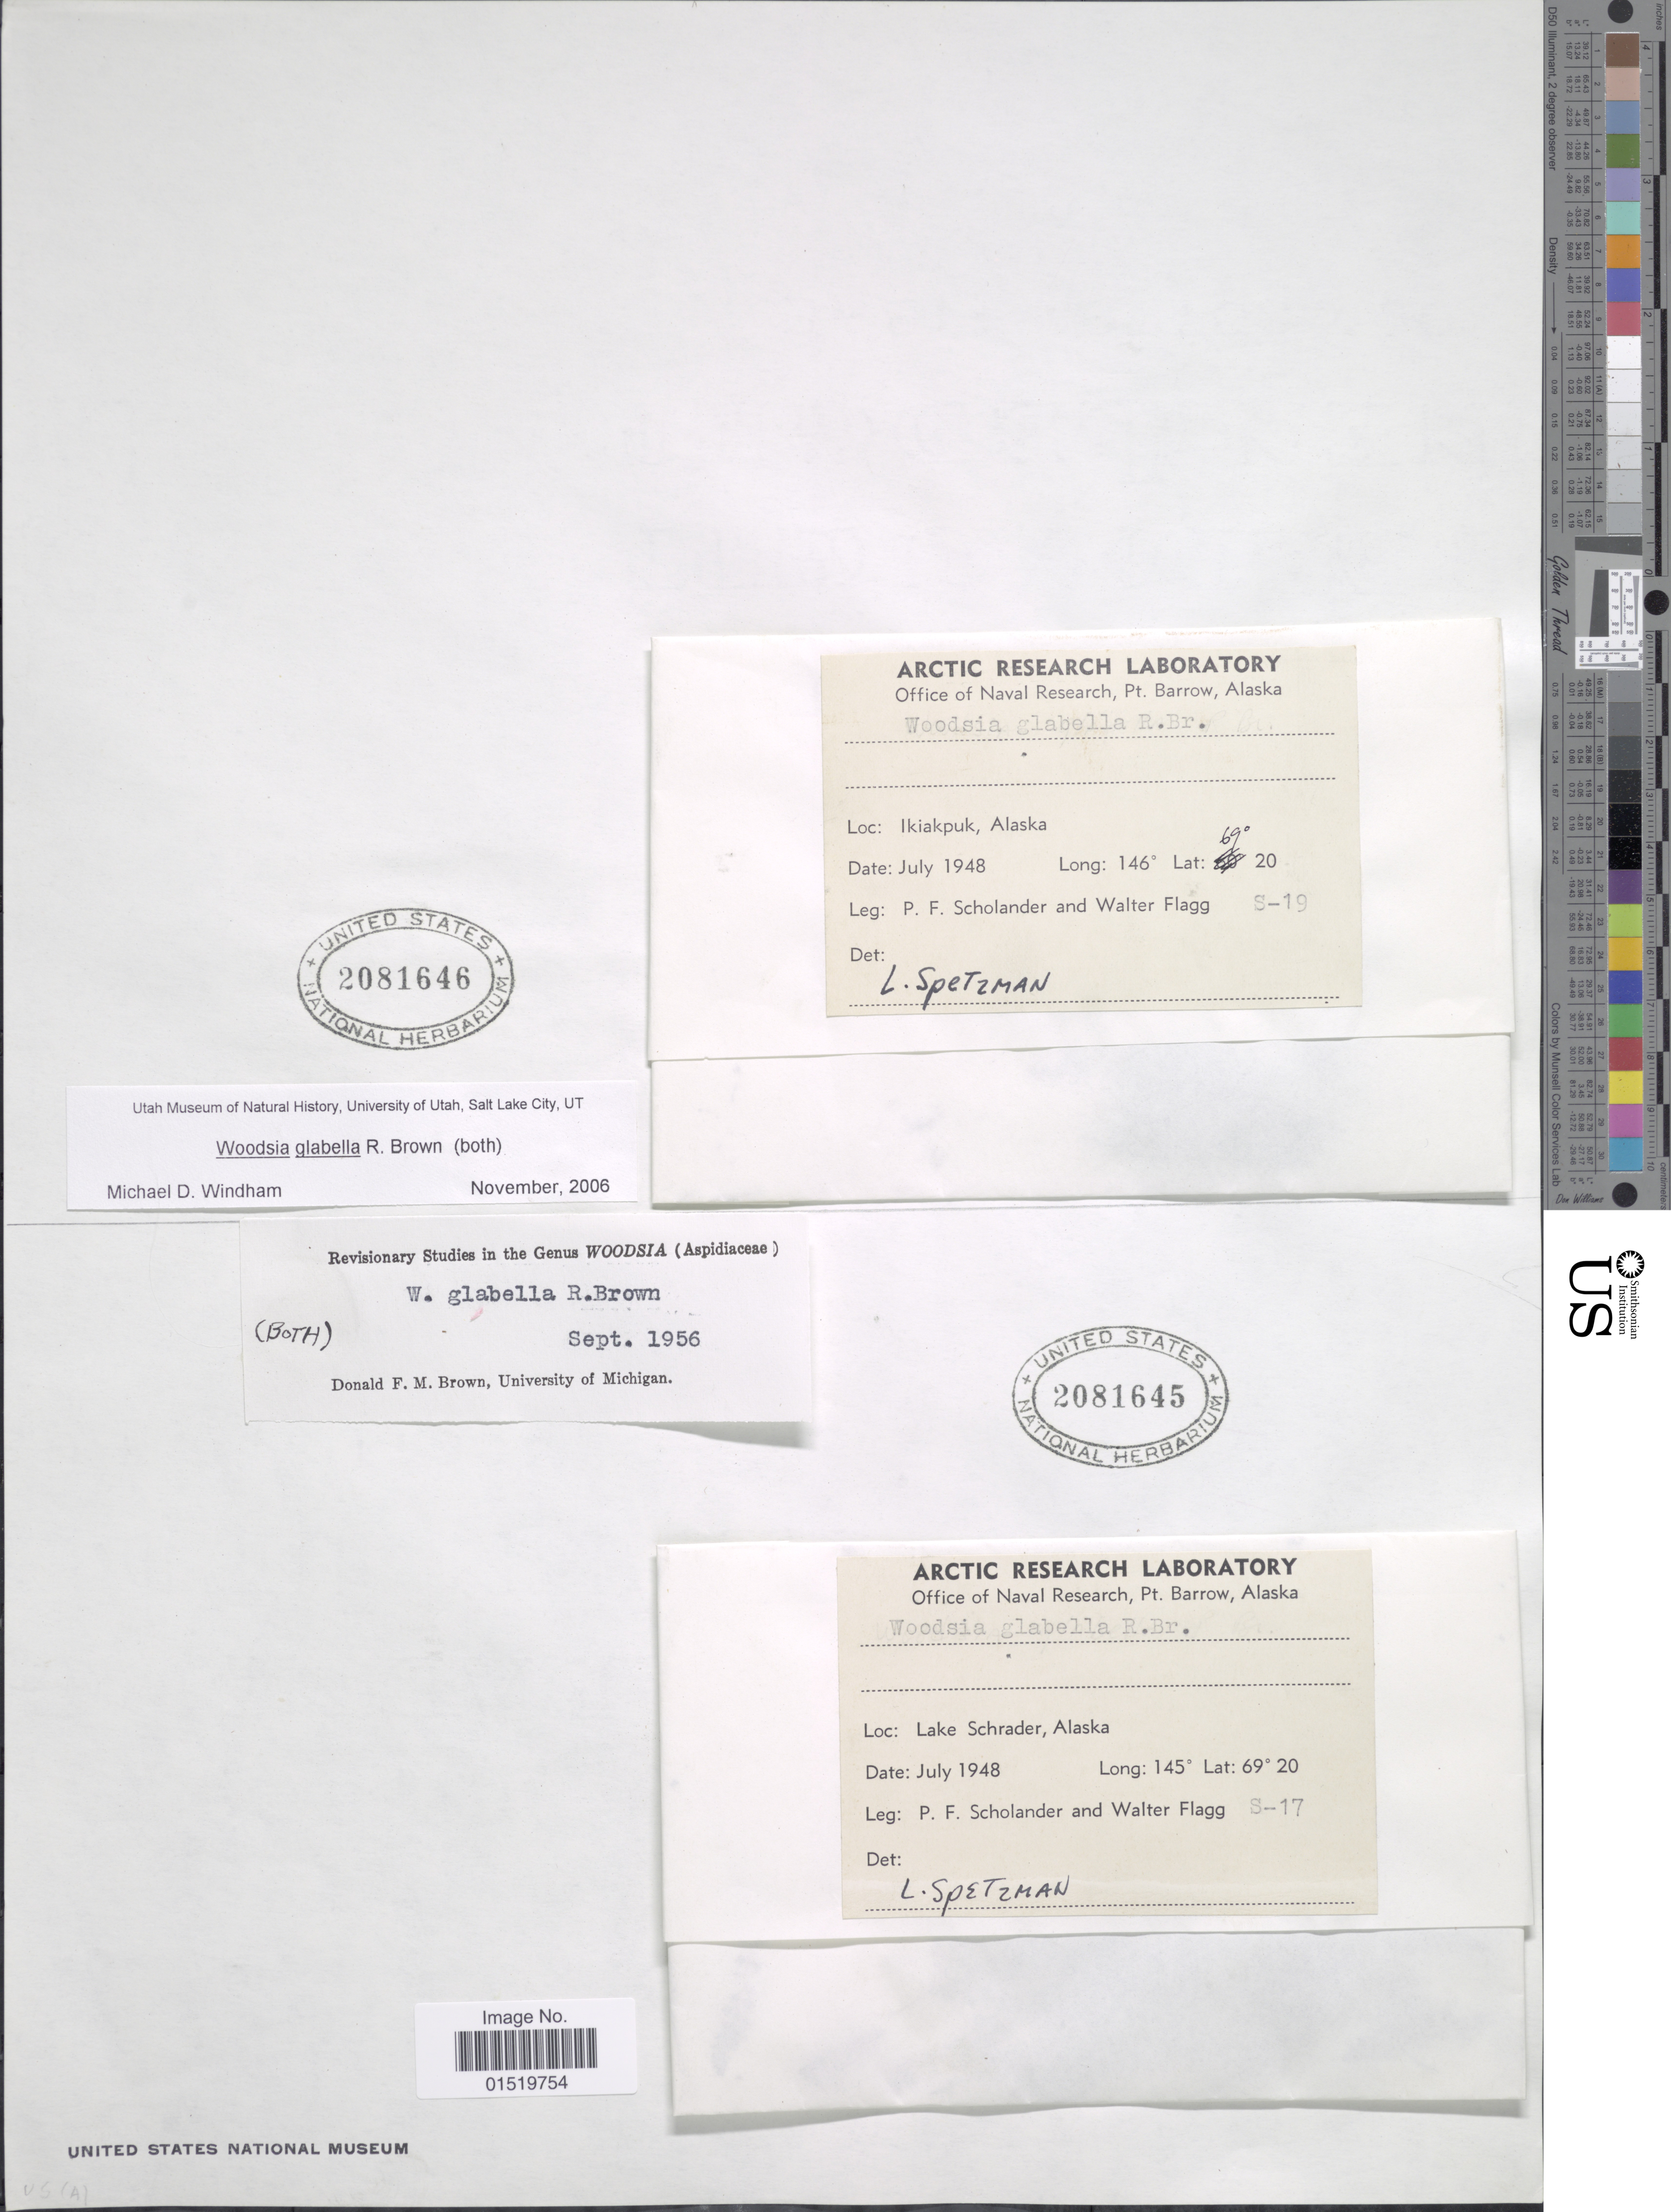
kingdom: Plantae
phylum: Tracheophyta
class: Polypodiopsida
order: Polypodiales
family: Woodsiaceae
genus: Woodsia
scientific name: Woodsia glabella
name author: R. Br.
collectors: P. Scholander & W. Flagg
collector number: S-19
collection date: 1948-07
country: United States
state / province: Alaska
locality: Office of Naval Research, Pt. Barrow, Ikiakpuk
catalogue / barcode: US 2081646-2